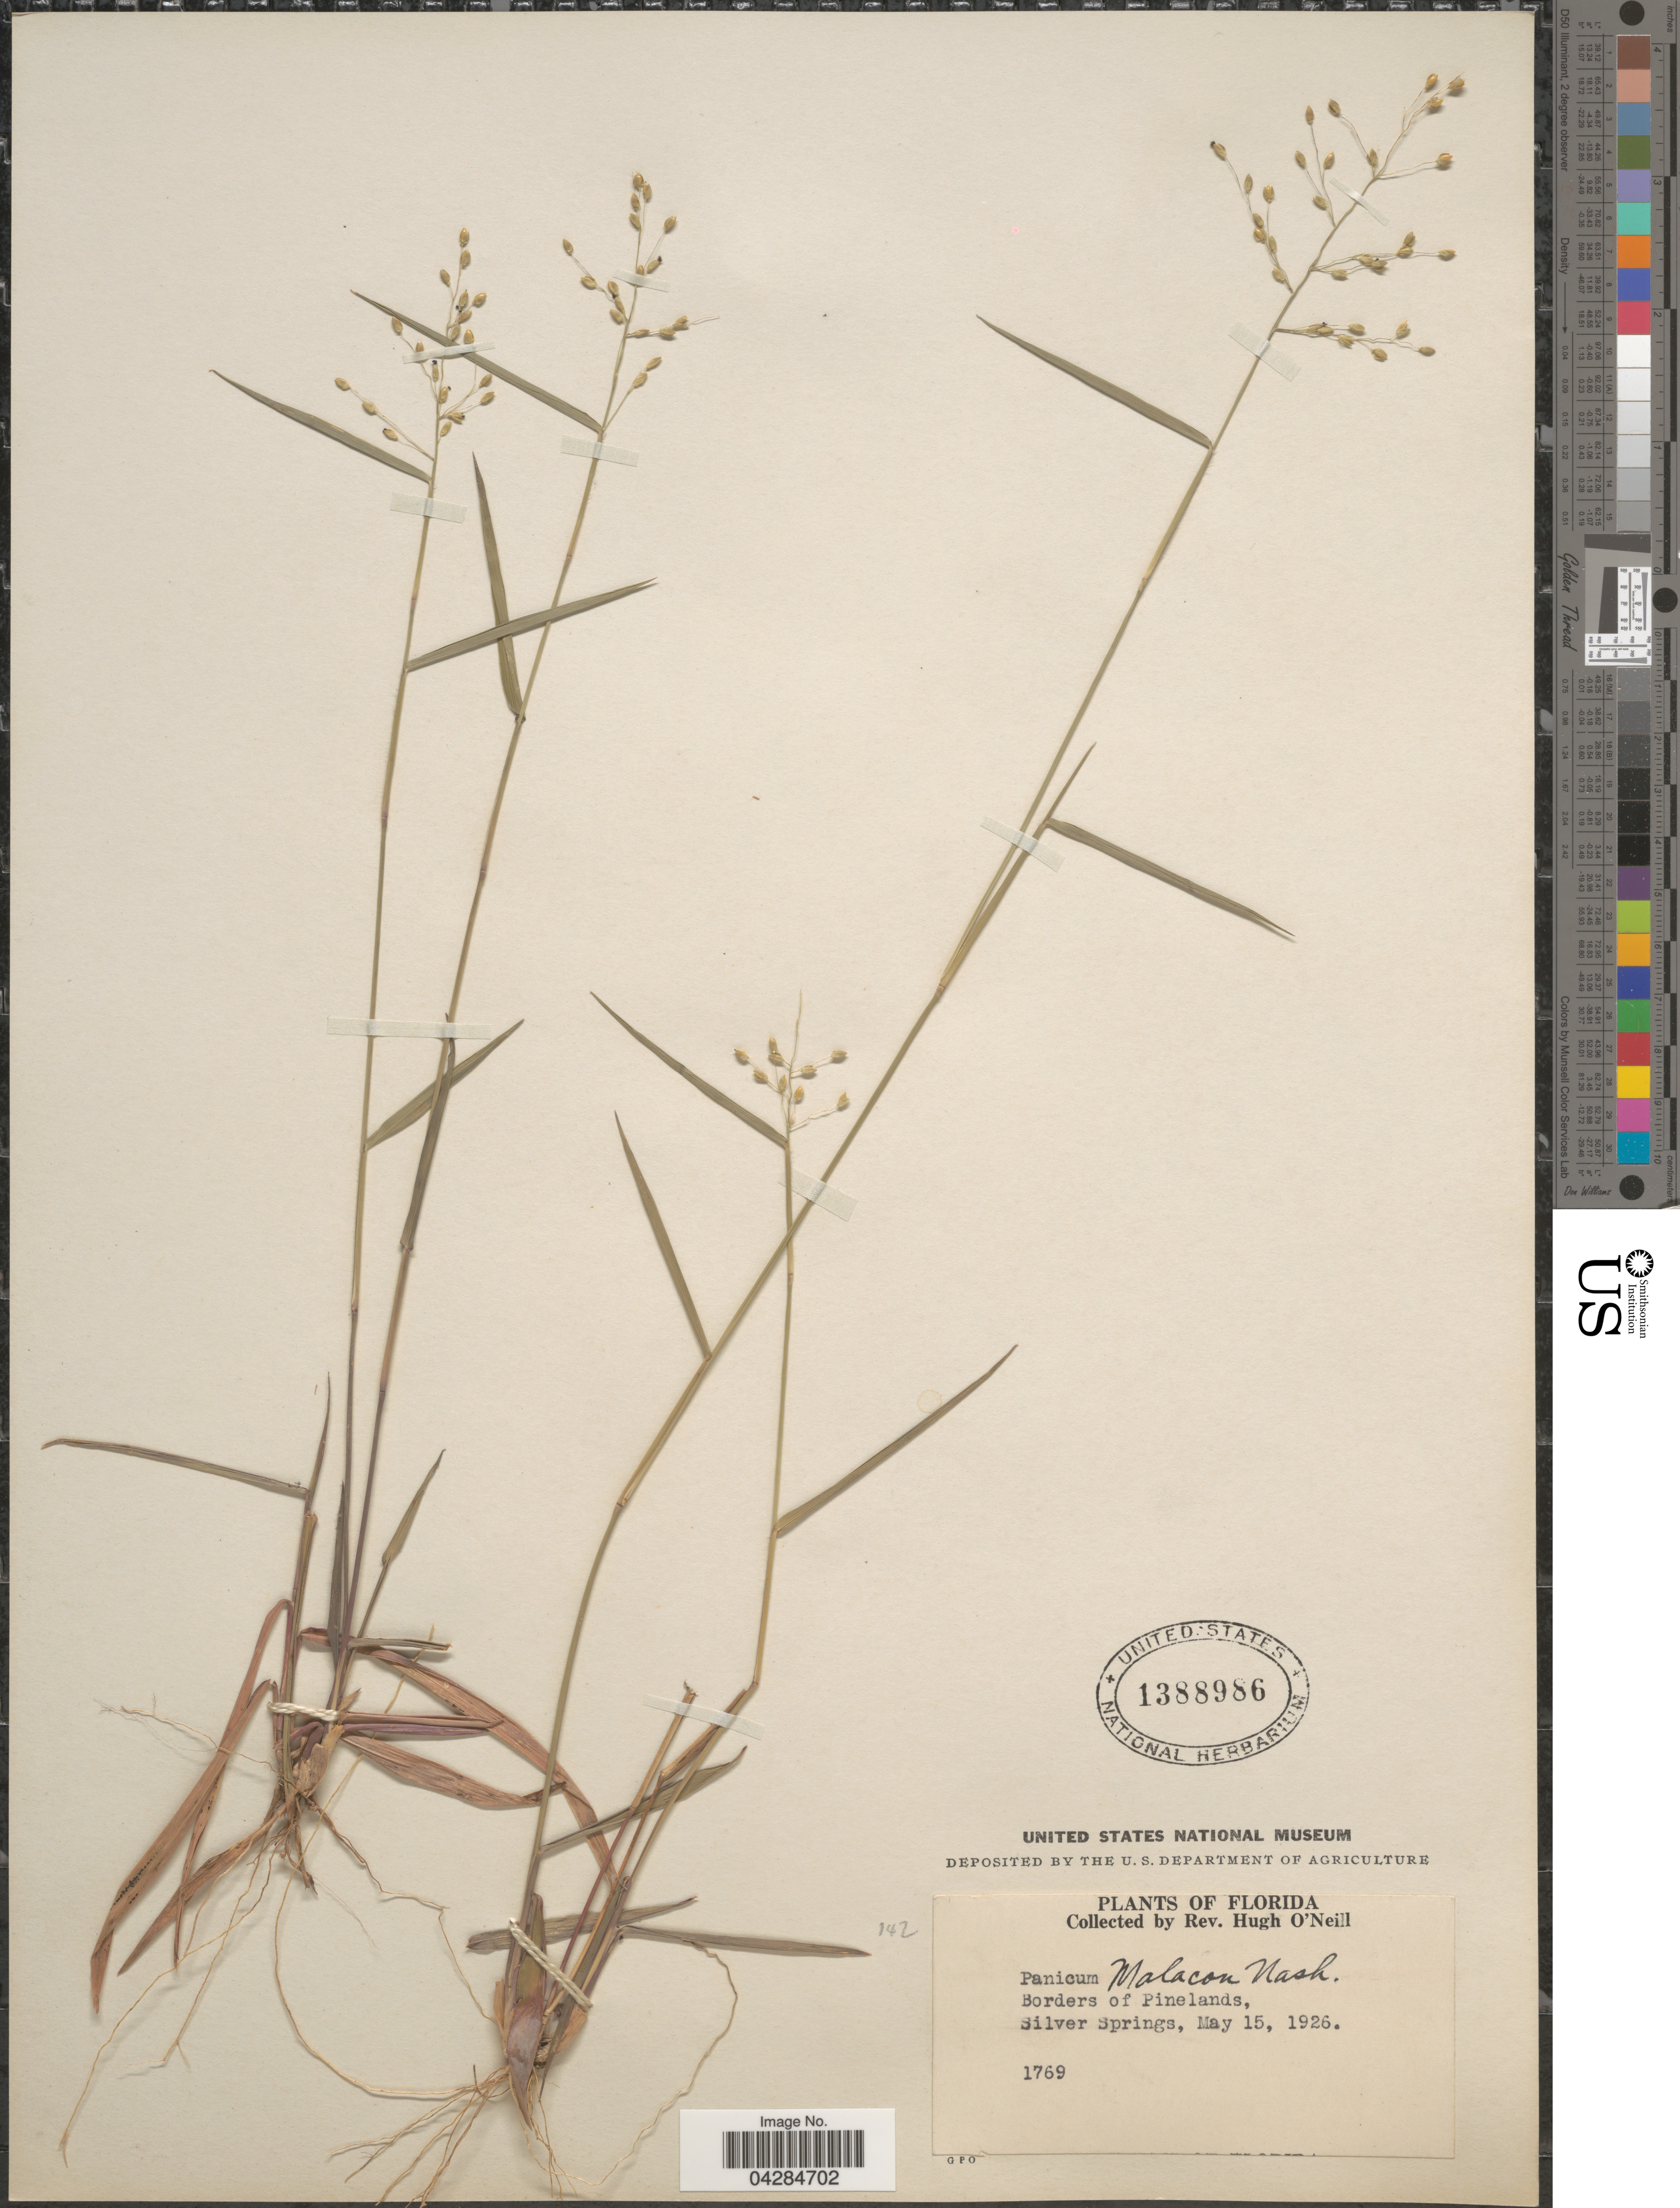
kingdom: Plantae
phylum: Tracheophyta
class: Liliopsida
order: Poales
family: Poaceae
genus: Dichanthelium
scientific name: Dichanthelium ovale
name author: (Elliott) Gould & C.A. Clark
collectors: H. O'Neill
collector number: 1769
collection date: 1926-05-15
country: United States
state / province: Florida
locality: Borders of Pinelands, Silver Springs.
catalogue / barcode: US 1388986